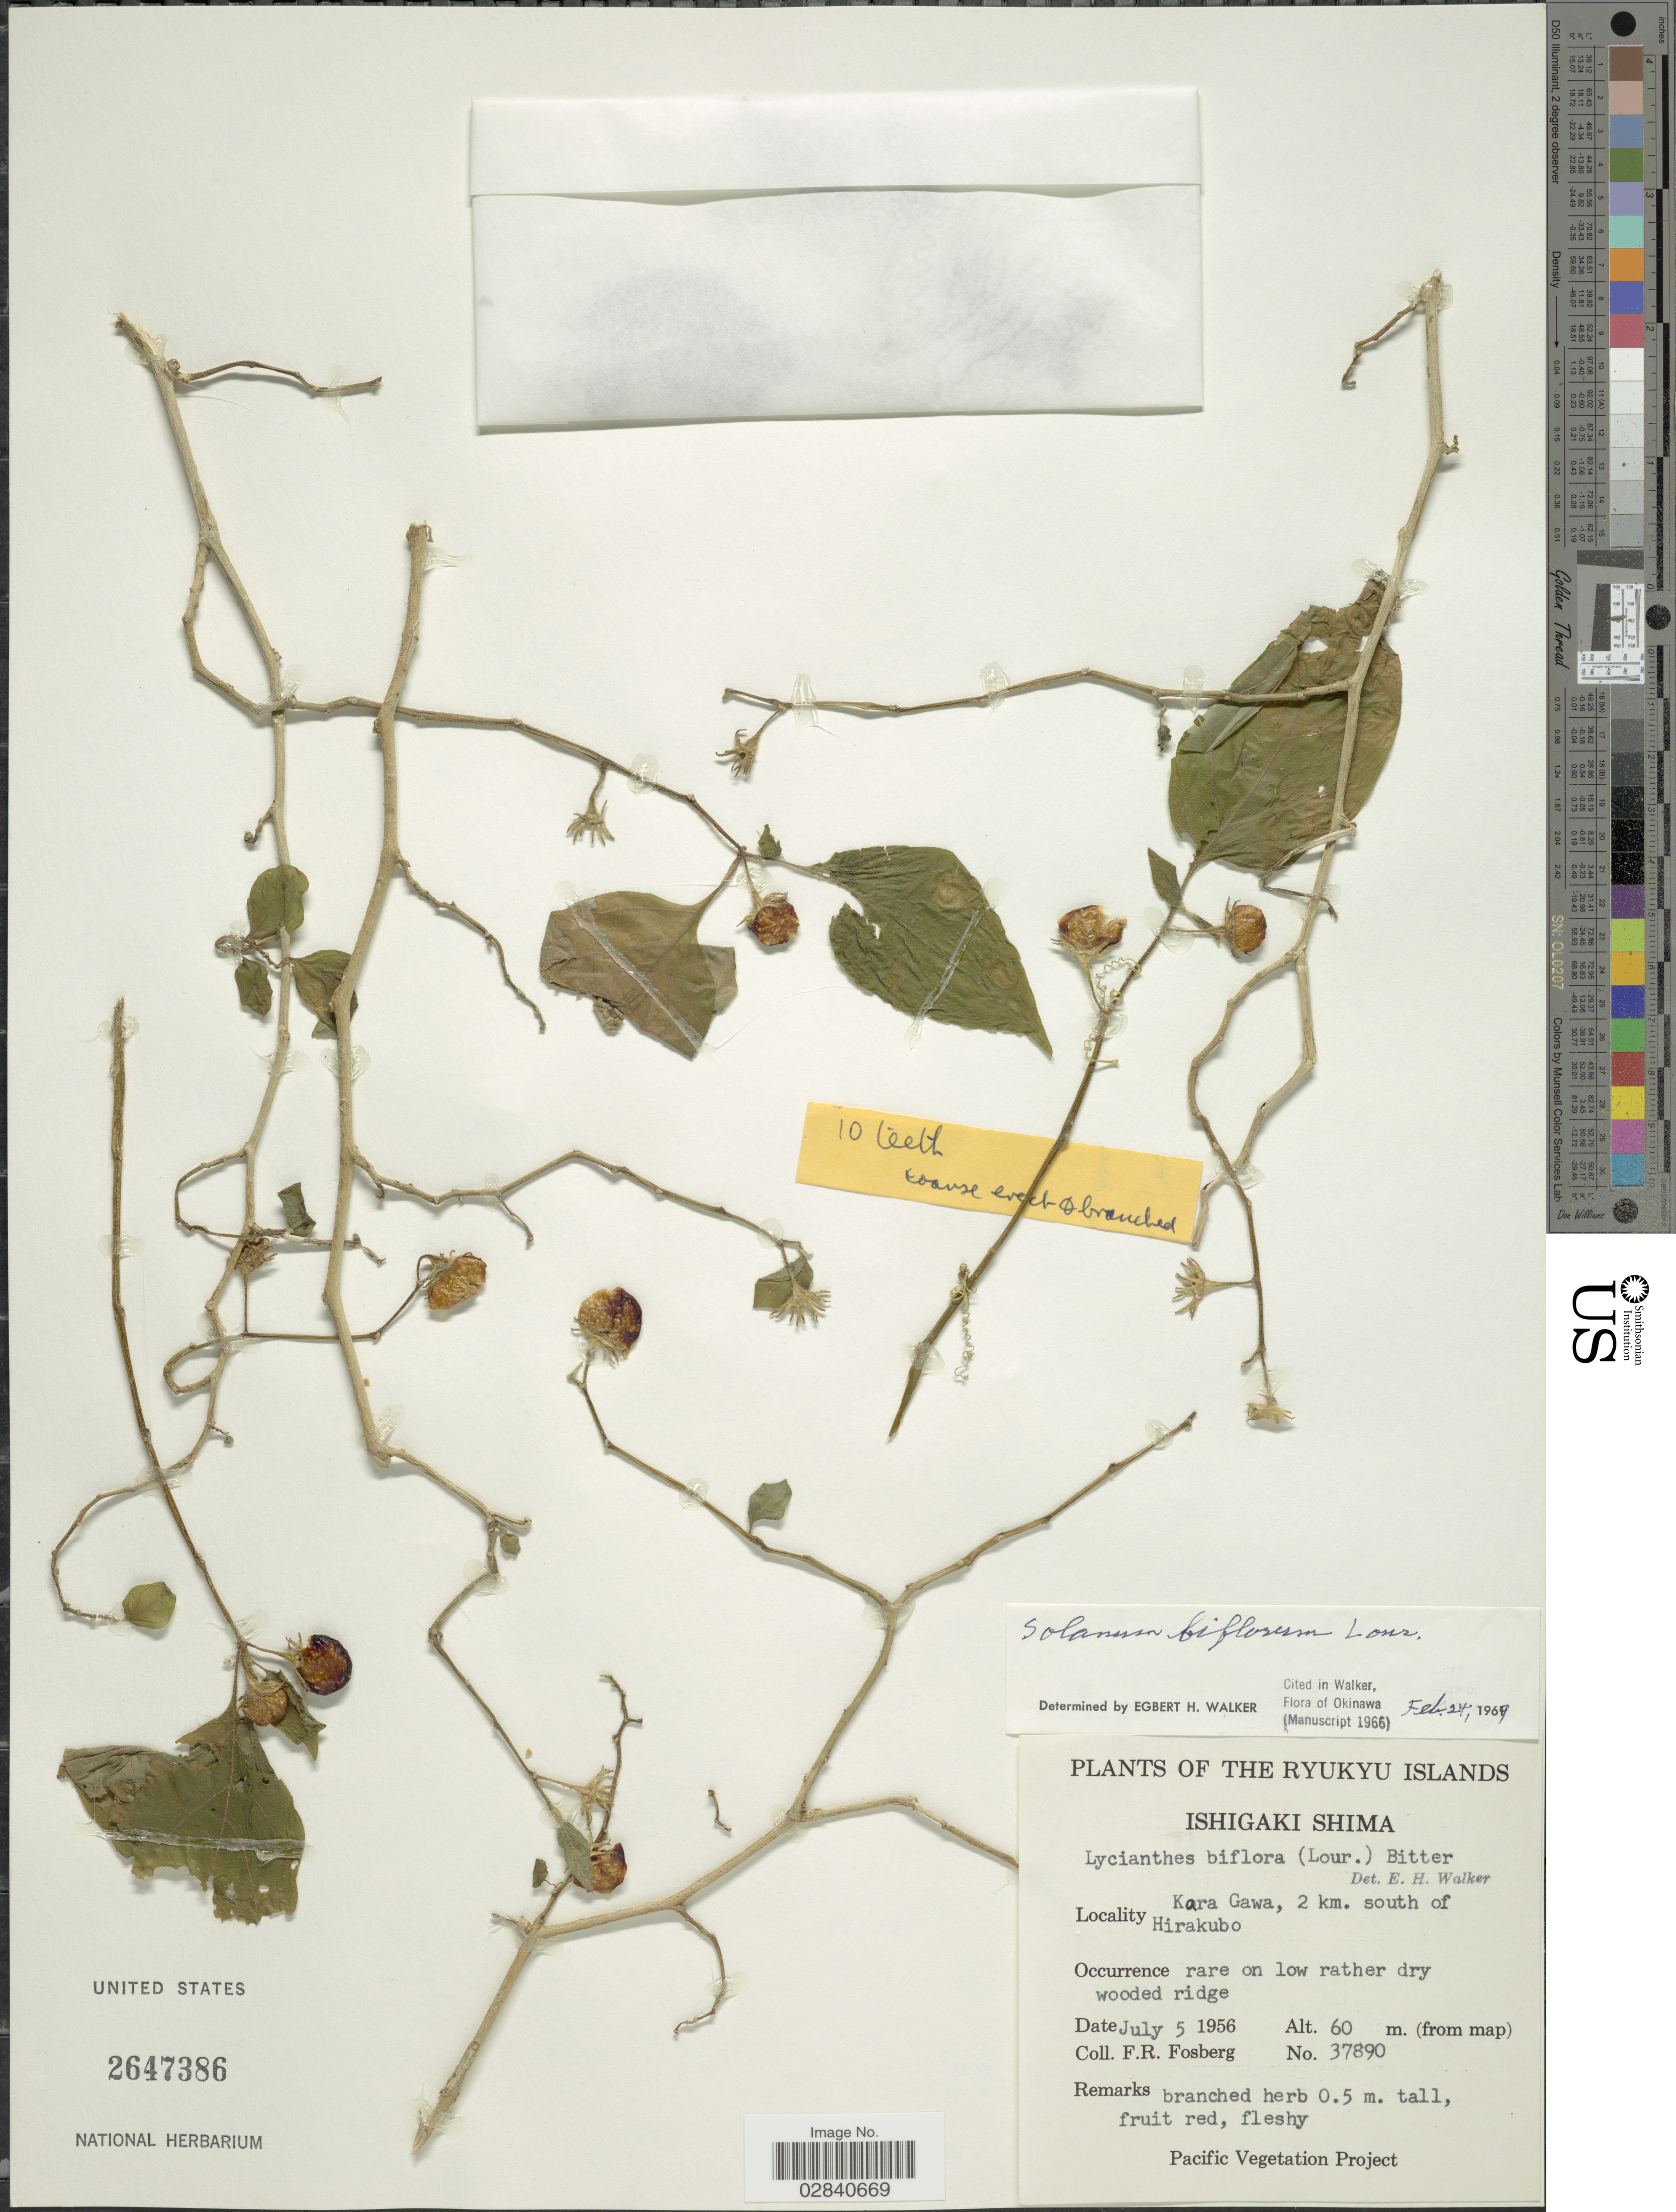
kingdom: Plantae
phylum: Tracheophyta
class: Magnoliopsida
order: Solanales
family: Solanaceae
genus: Lycianthes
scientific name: Lycianthes biflora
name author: (Lour.) Bitter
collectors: F. R. Fosberg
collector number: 37890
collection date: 1956-07-05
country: Japan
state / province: Okinawa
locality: Ryukyu Islands. Ishigaki Shima. Kara Gawa, 2 km. south of Hirakubo.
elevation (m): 60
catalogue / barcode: US 2647386